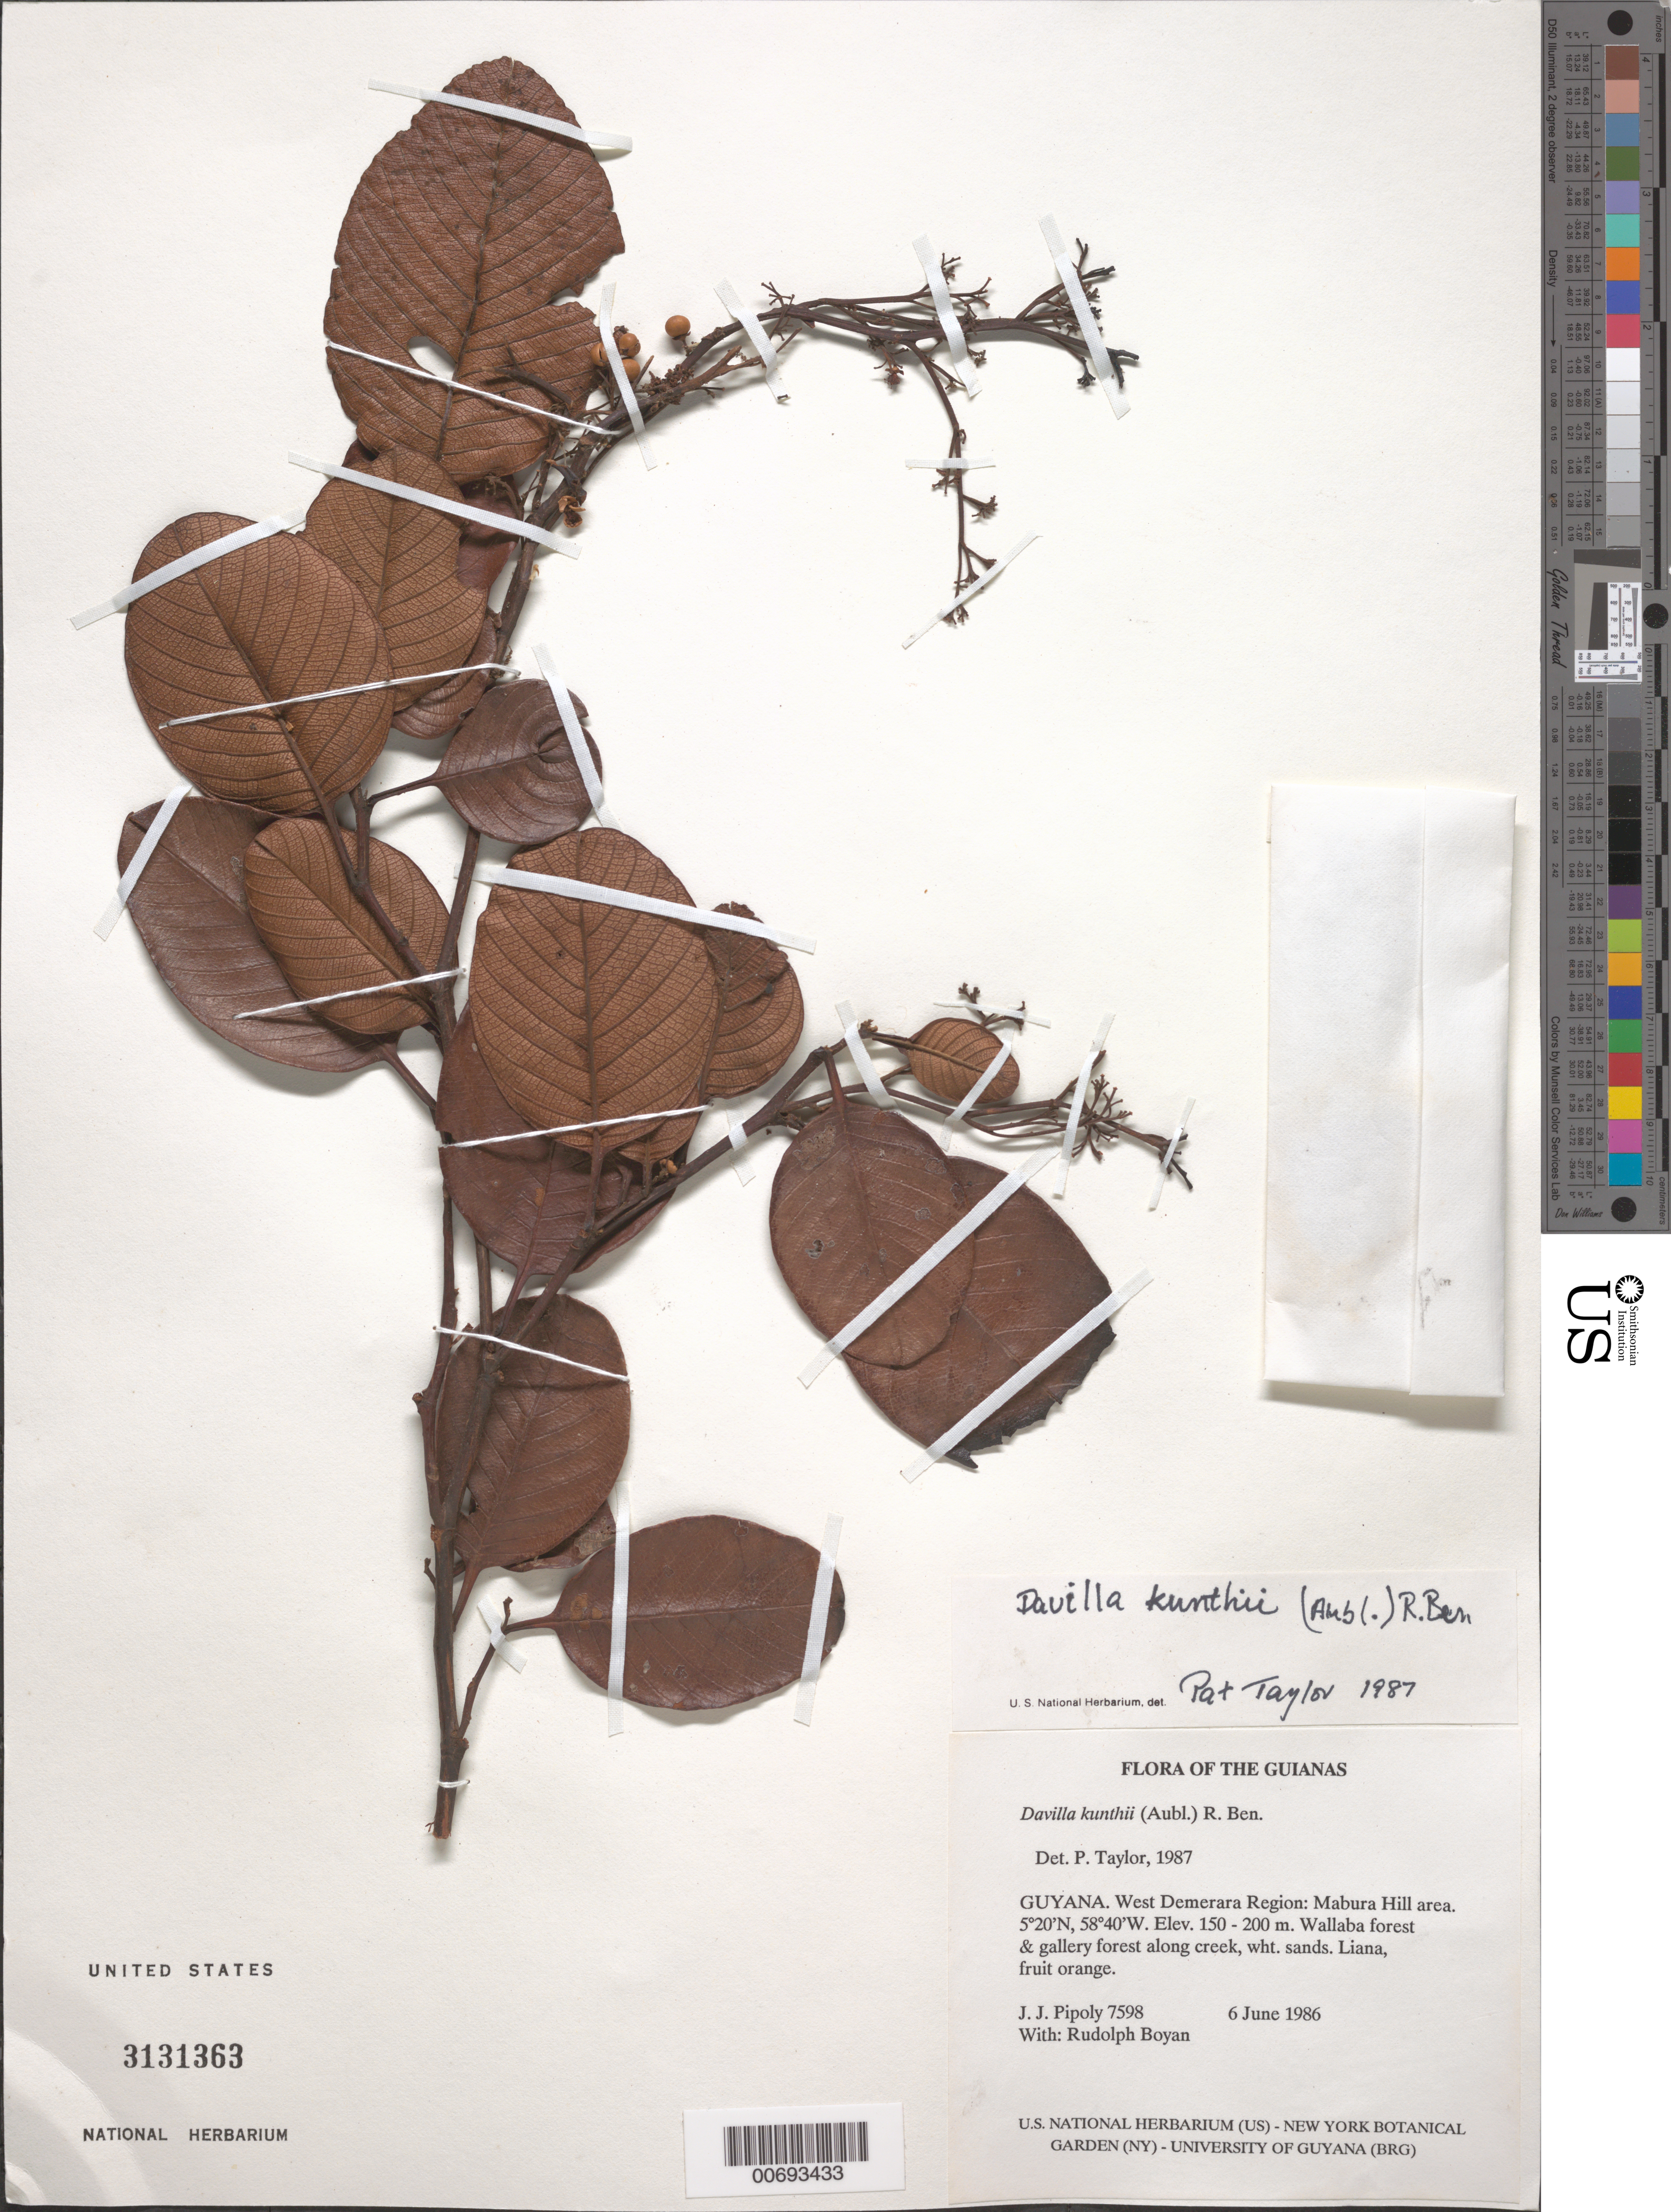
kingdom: Plantae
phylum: Tracheophyta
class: Magnoliopsida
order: Dilleniales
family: Dilleniaceae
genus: Davilla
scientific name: Davilla kunthii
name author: A. St.-Hil.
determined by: Taylor, P.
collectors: J. J. Pipoly & R. Boyan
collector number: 7598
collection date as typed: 6 June 1986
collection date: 1986-06-06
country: Guyana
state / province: U. Demerara-Berbice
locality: Mabura Hill area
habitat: Wallaba forest & gallery forest along creek, white sands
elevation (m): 150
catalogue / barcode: US 3131363